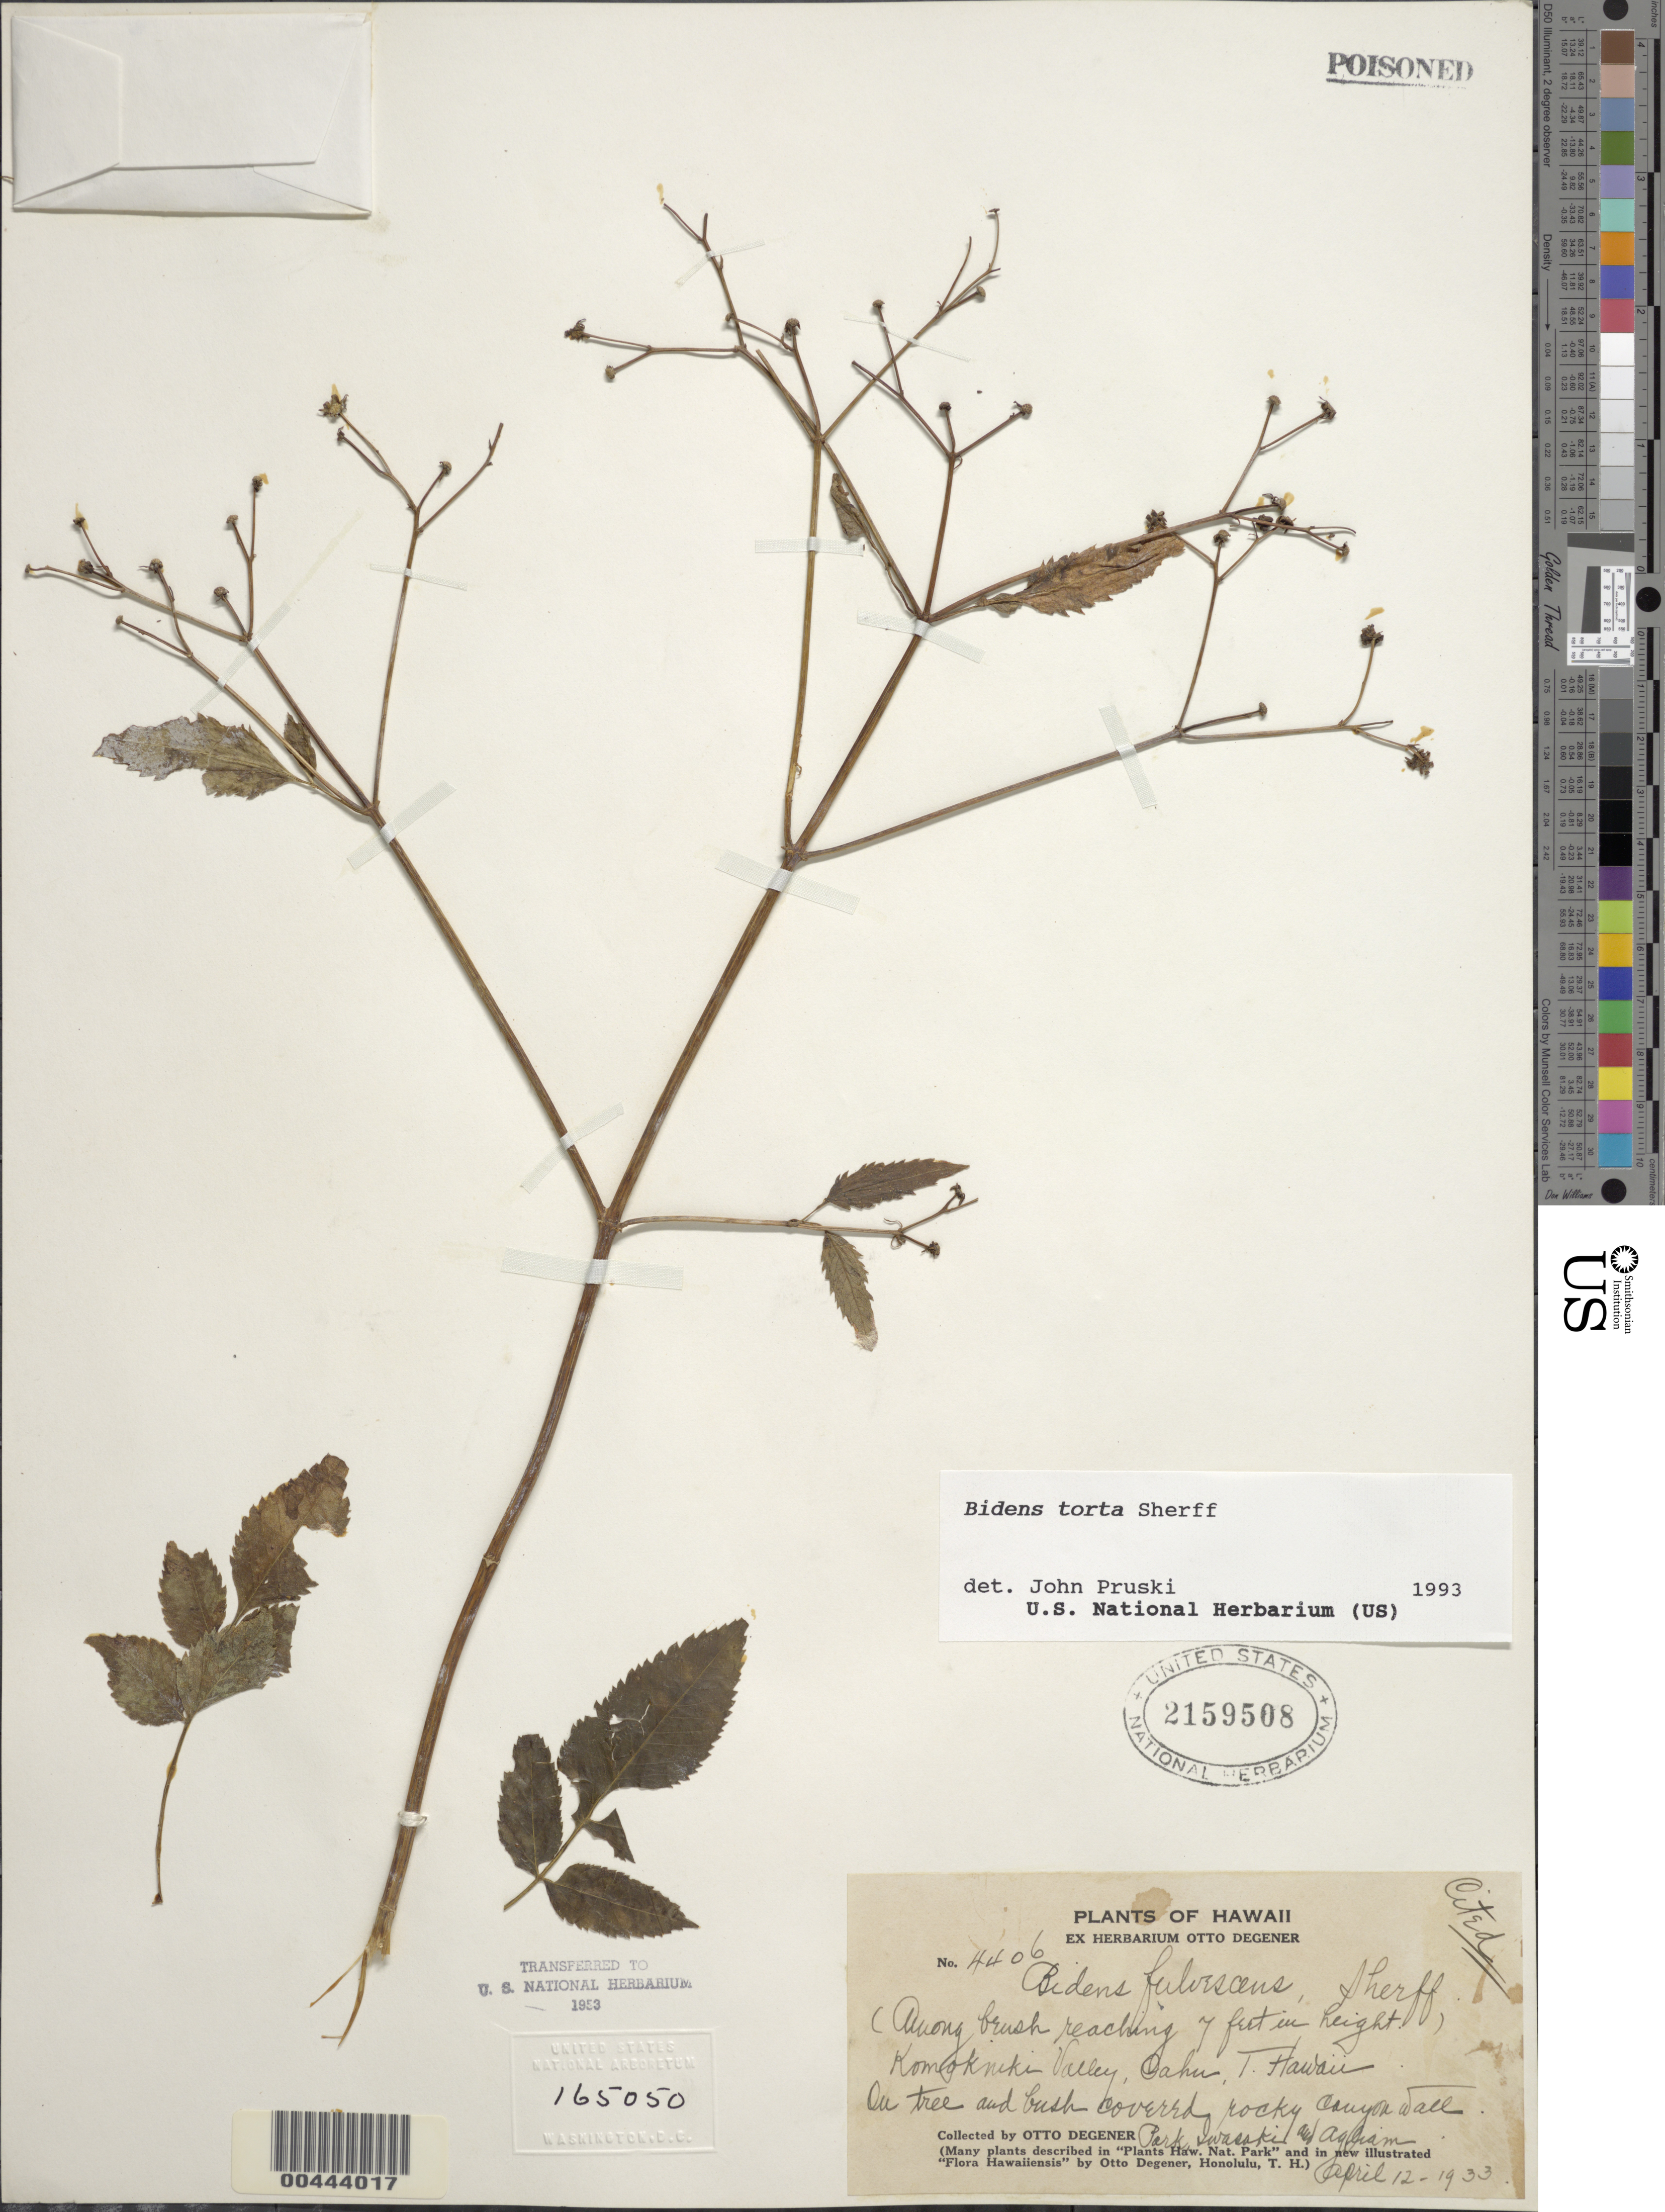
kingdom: Plantae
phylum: Tracheophyta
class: Magnoliopsida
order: Asterales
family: Asteraceae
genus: Bidens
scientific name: Bidens torta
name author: Sherff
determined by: Pruski, J. F.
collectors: O. Degener, Park, Iwasaki & -- Agliam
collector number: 4406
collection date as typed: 12 Apr 1933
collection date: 1933-04-12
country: United States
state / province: Hawaii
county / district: Honolulu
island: Oahu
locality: Komokniki Valley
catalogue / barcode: US 2159508